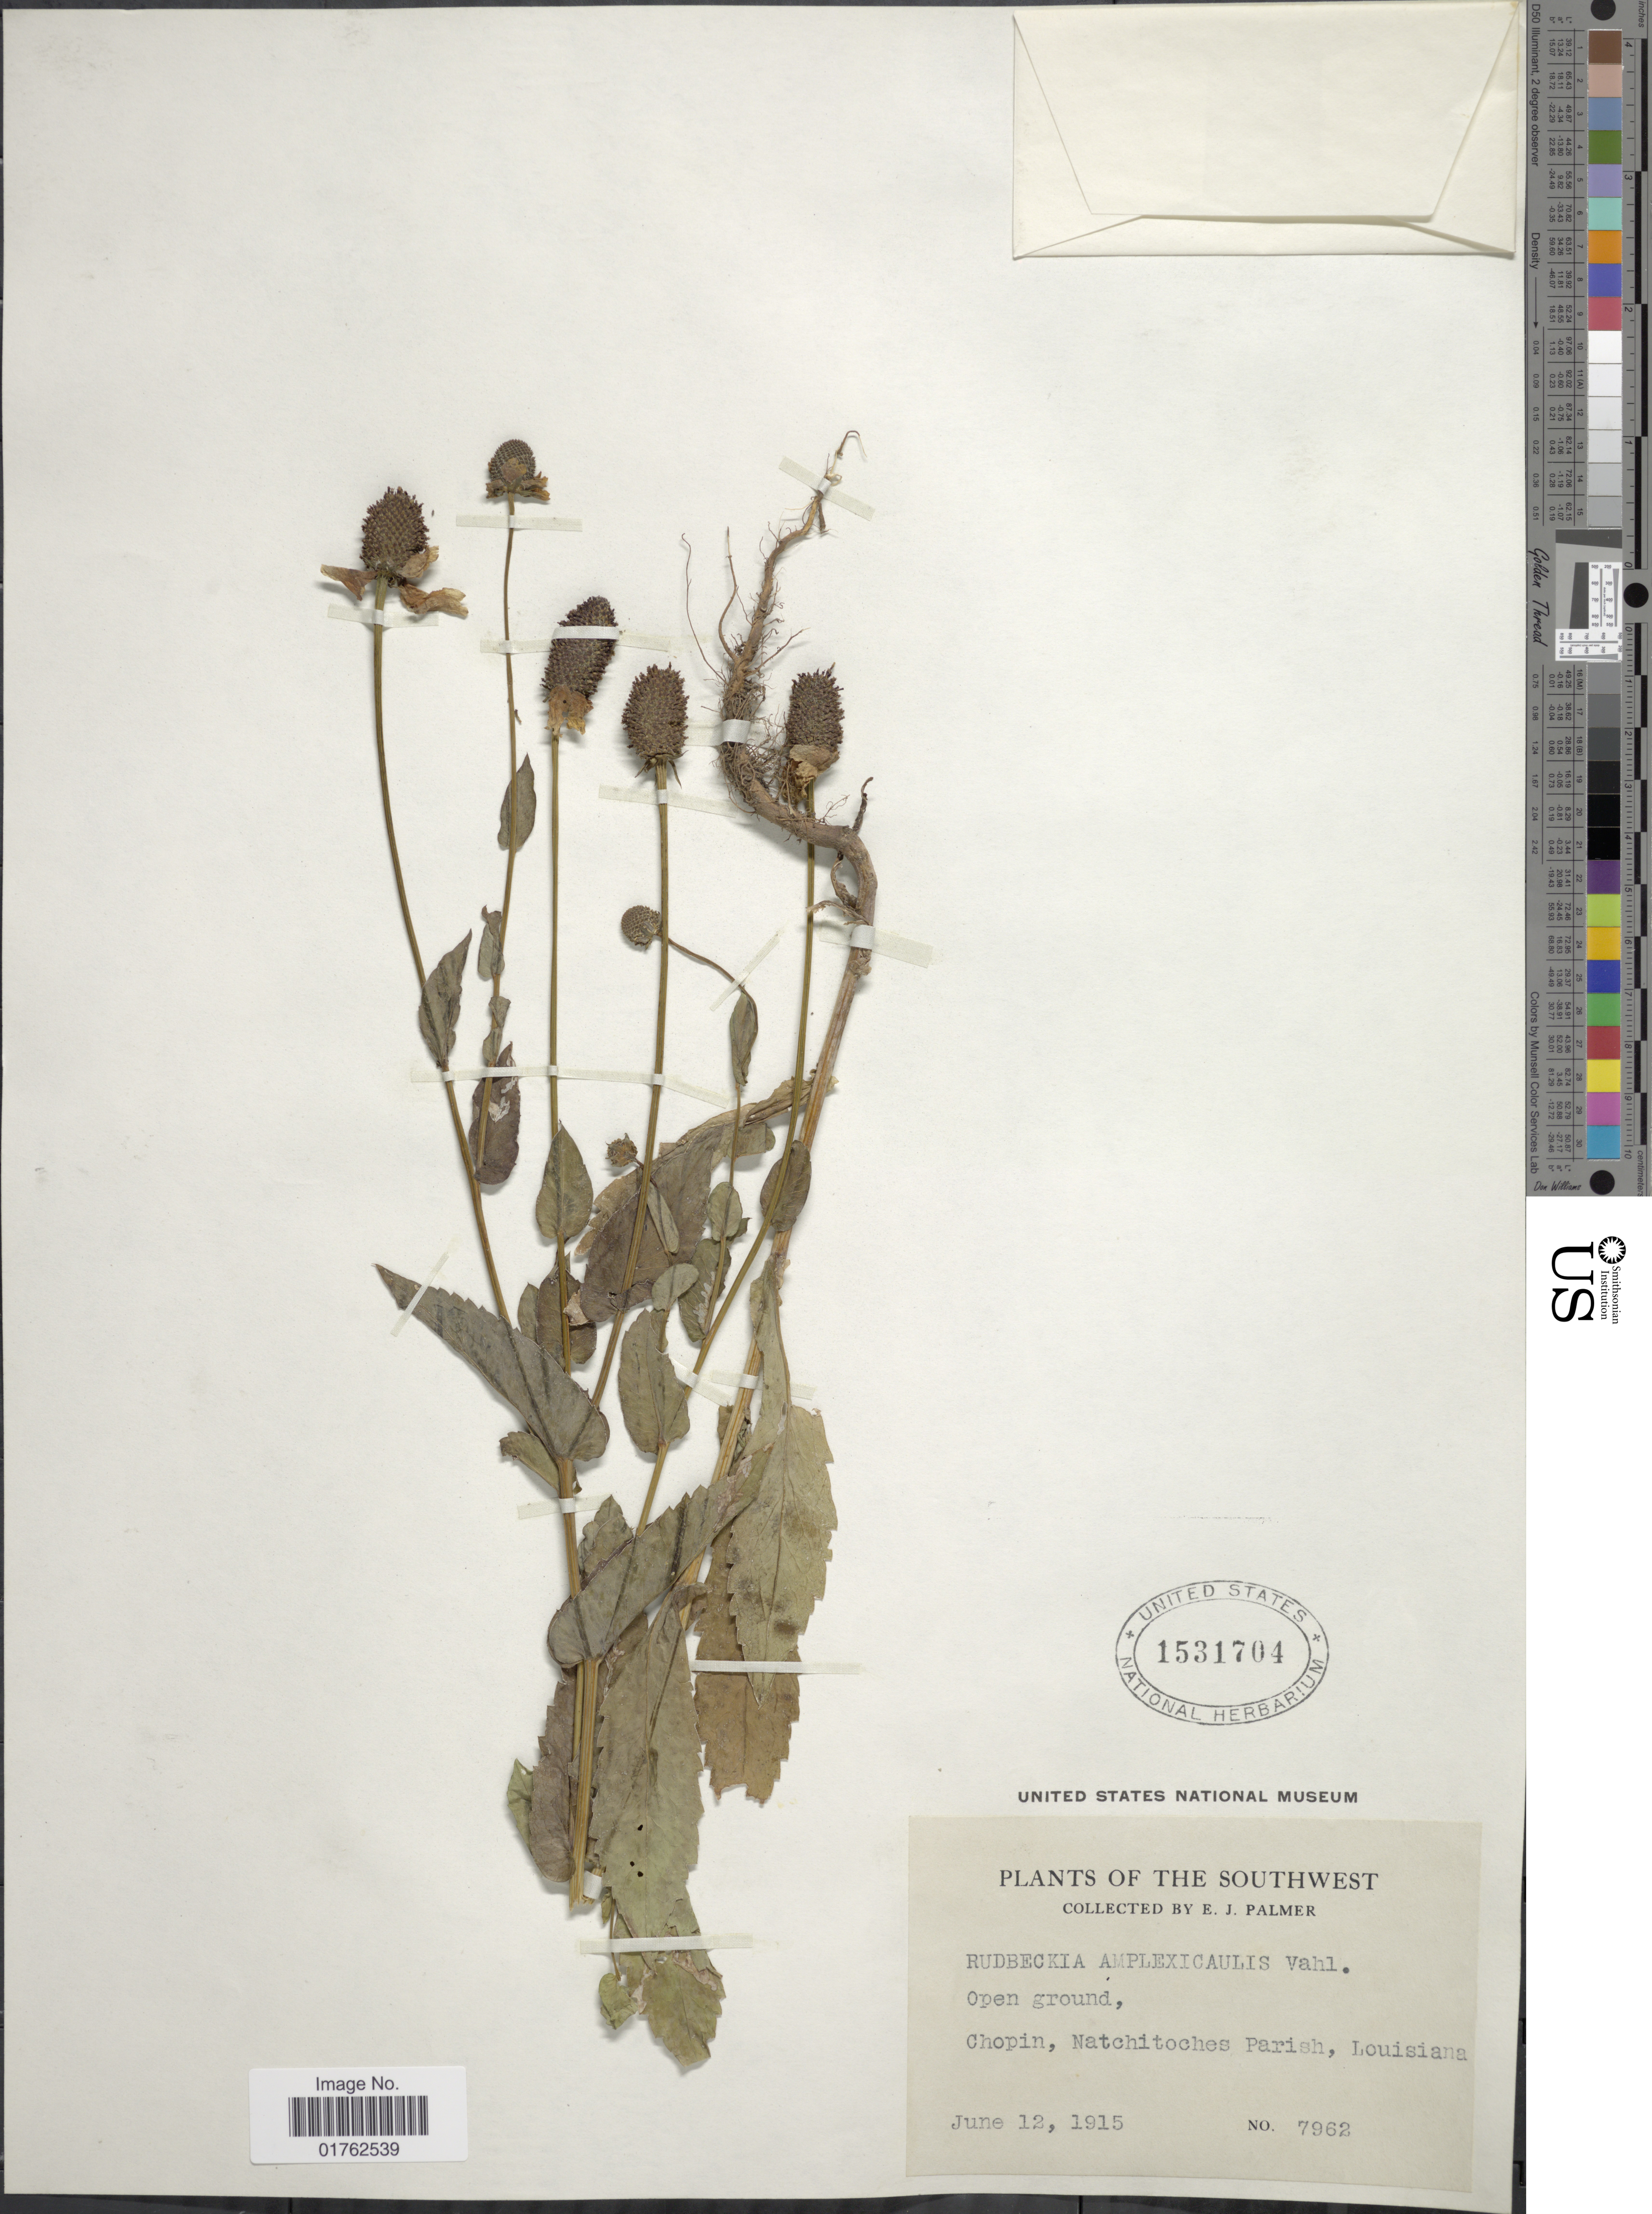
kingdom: Plantae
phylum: Tracheophyta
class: Magnoliopsida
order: Asterales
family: Asteraceae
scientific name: Dracopis amplexicaulis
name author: (Vahl) Cass.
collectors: E. J. Palmer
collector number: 7962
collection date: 1915-06-12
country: United States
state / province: Louisiana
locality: Chopin, Natchitoches Parish, Southwest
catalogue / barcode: US 1531704